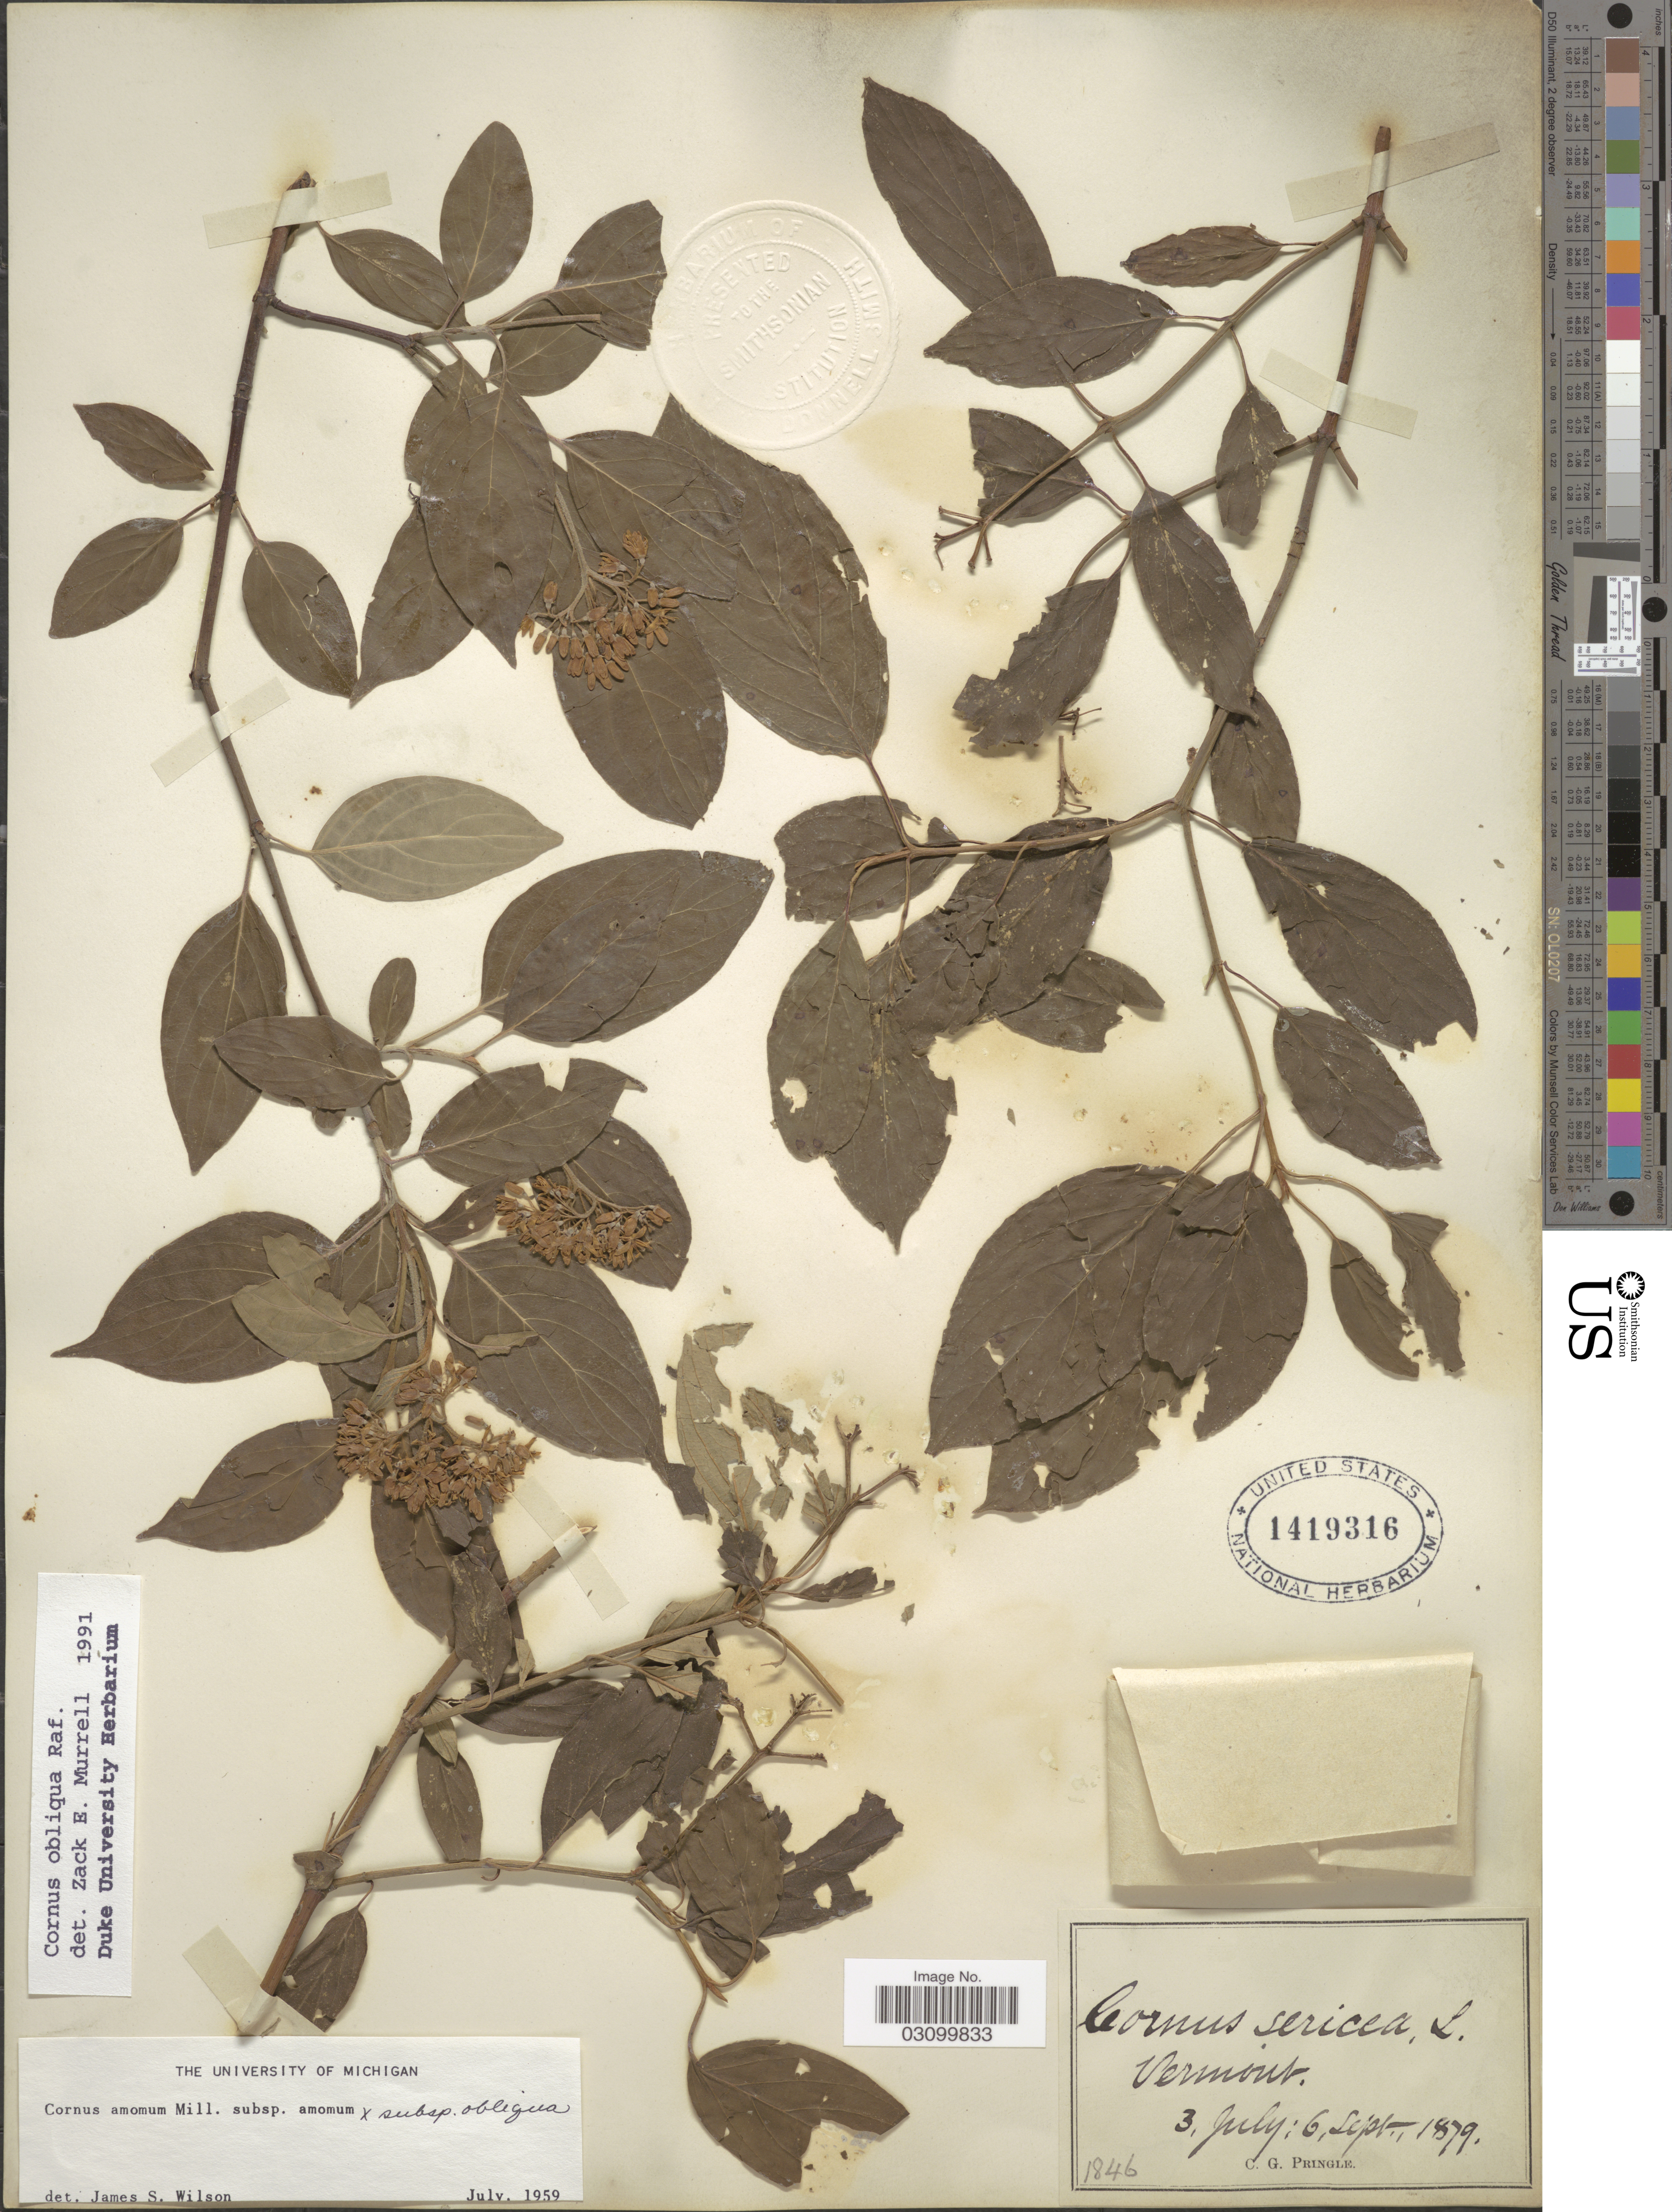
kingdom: Plantae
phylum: Tracheophyta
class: Magnoliopsida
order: Cornales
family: Cornaceae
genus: Cornus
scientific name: Cornus obliqua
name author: Raf.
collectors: C. G. Pringle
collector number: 1846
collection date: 1879-07-03/1879-09-06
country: United States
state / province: Vermont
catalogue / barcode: US 1419316